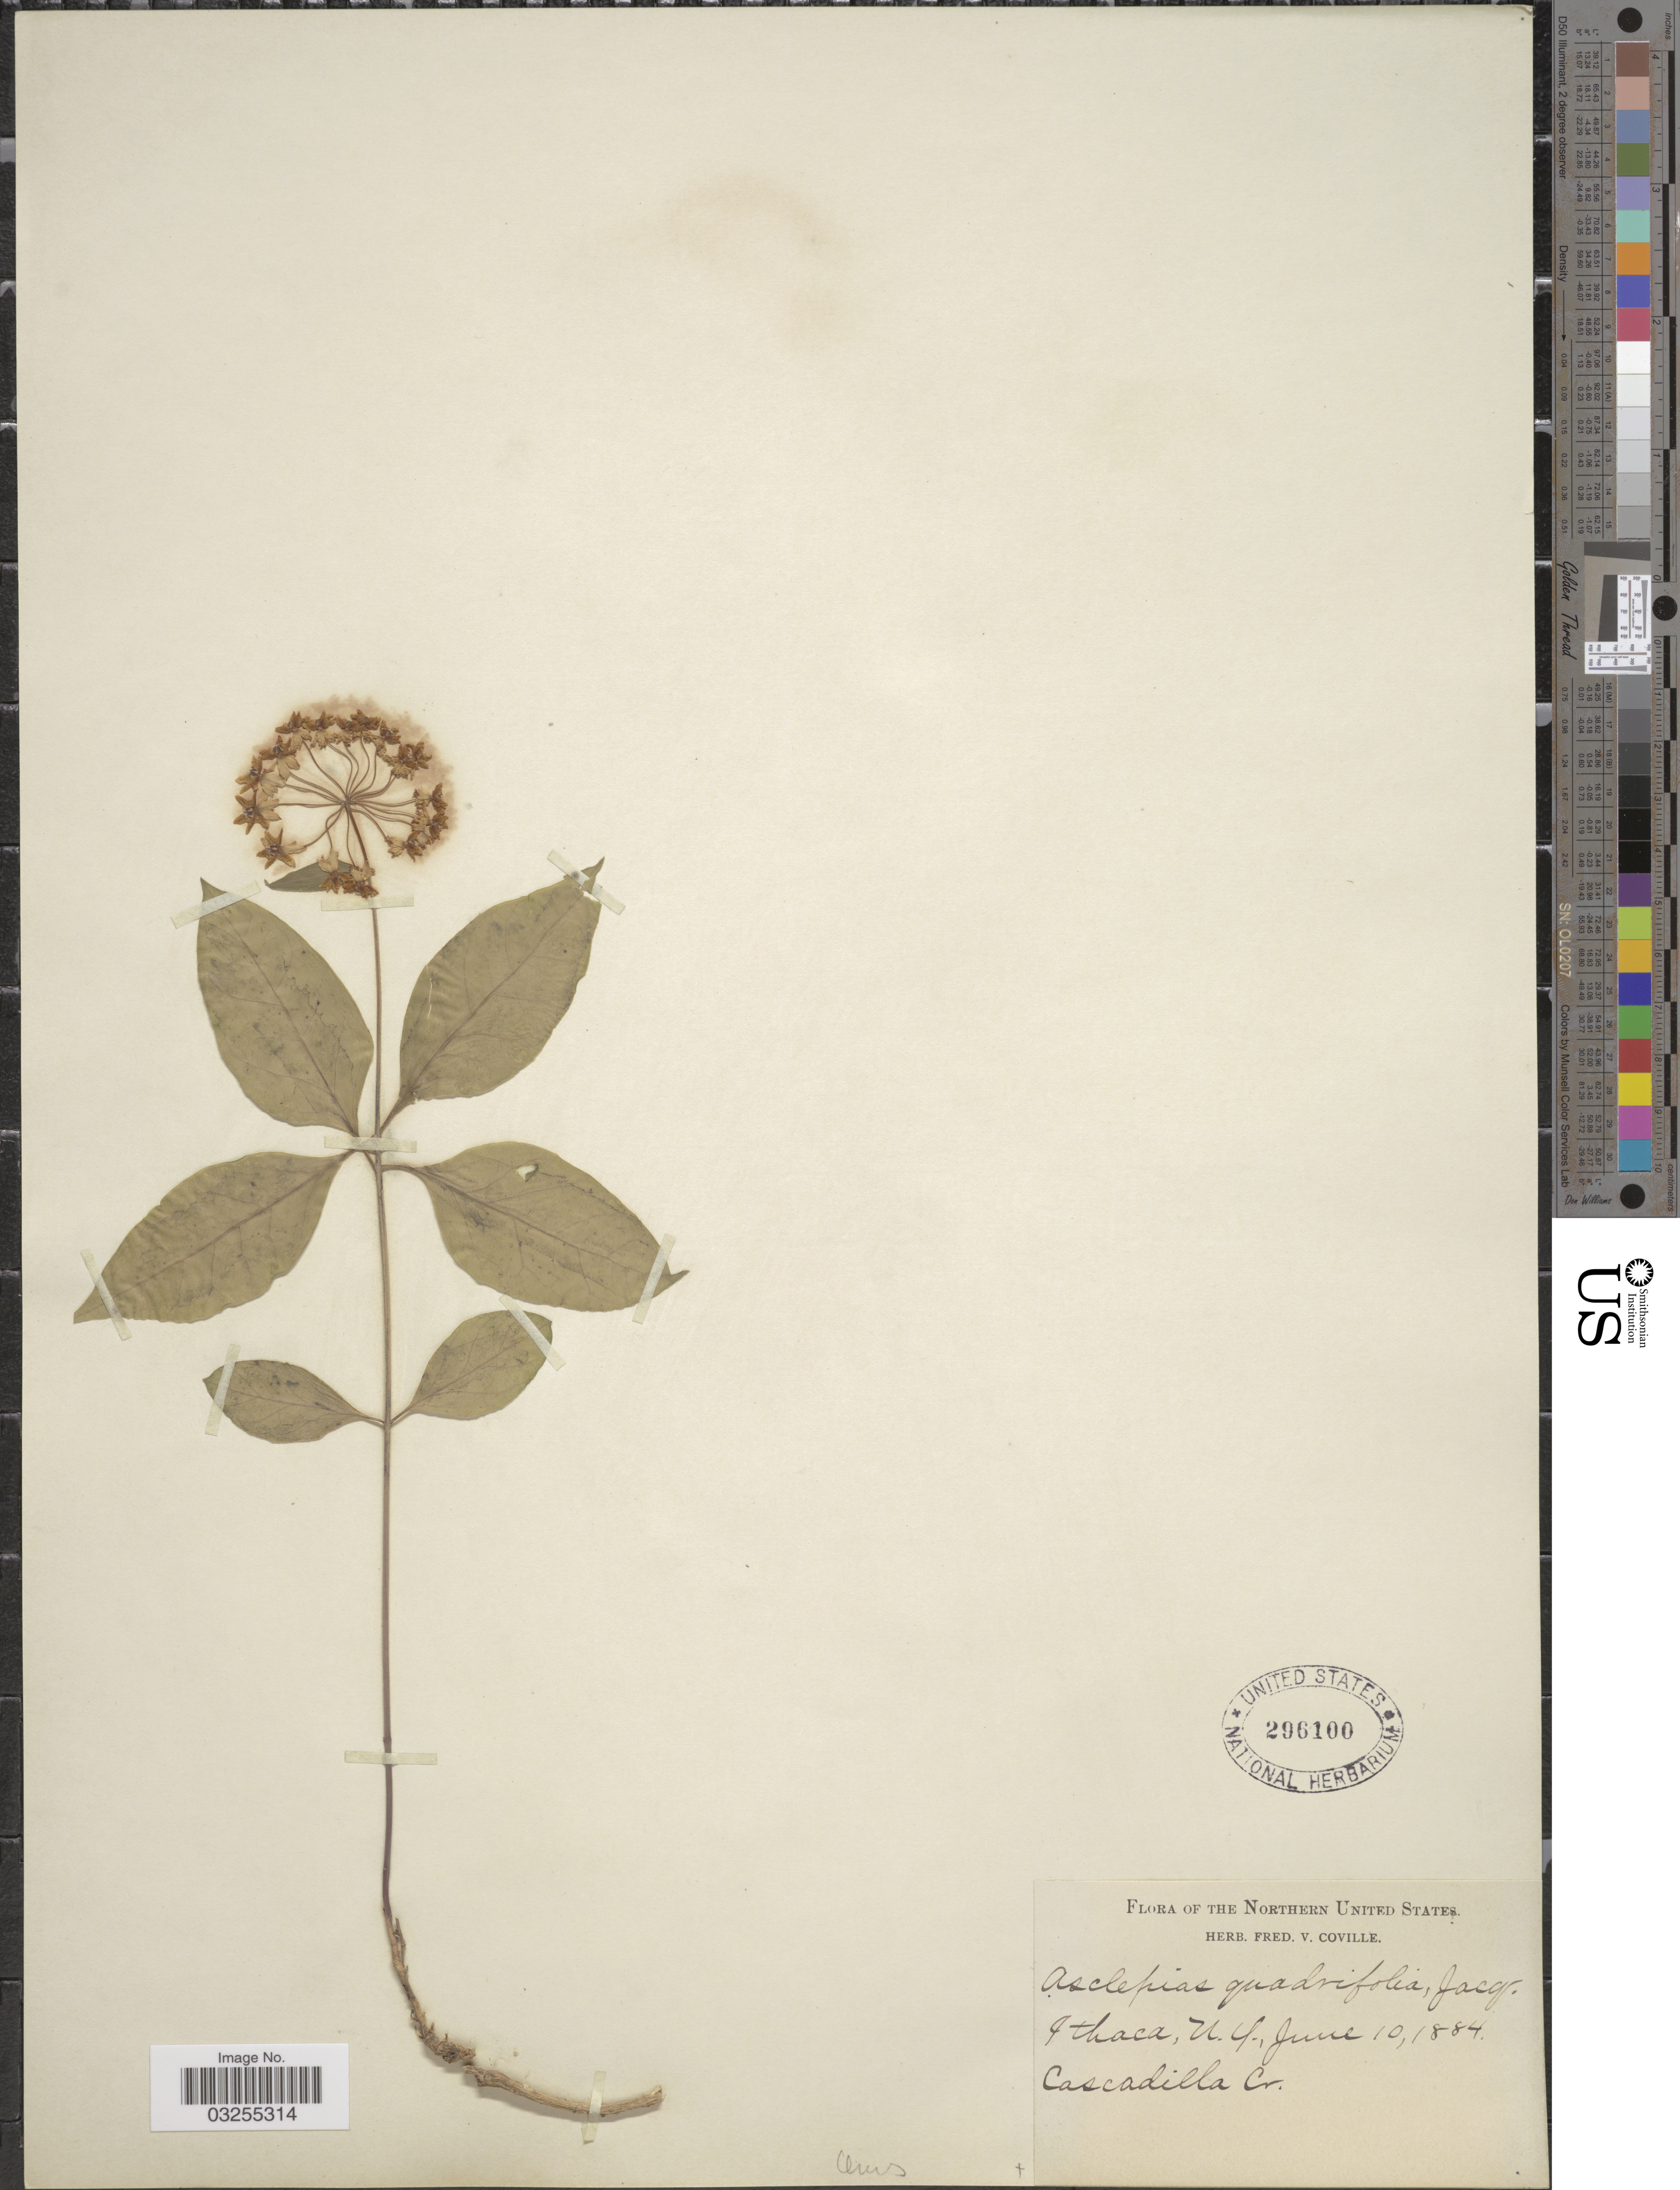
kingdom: Plantae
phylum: Tracheophyta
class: Magnoliopsida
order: Gentianales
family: Apocynaceae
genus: Asclepias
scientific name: Asclepias quadrifolia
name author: Jacq.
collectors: ex herb. Fred. V. Coville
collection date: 1884-06-10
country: United States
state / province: New York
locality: Northern United States. Ithaca. Cascadilla Cr.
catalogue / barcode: US 296100